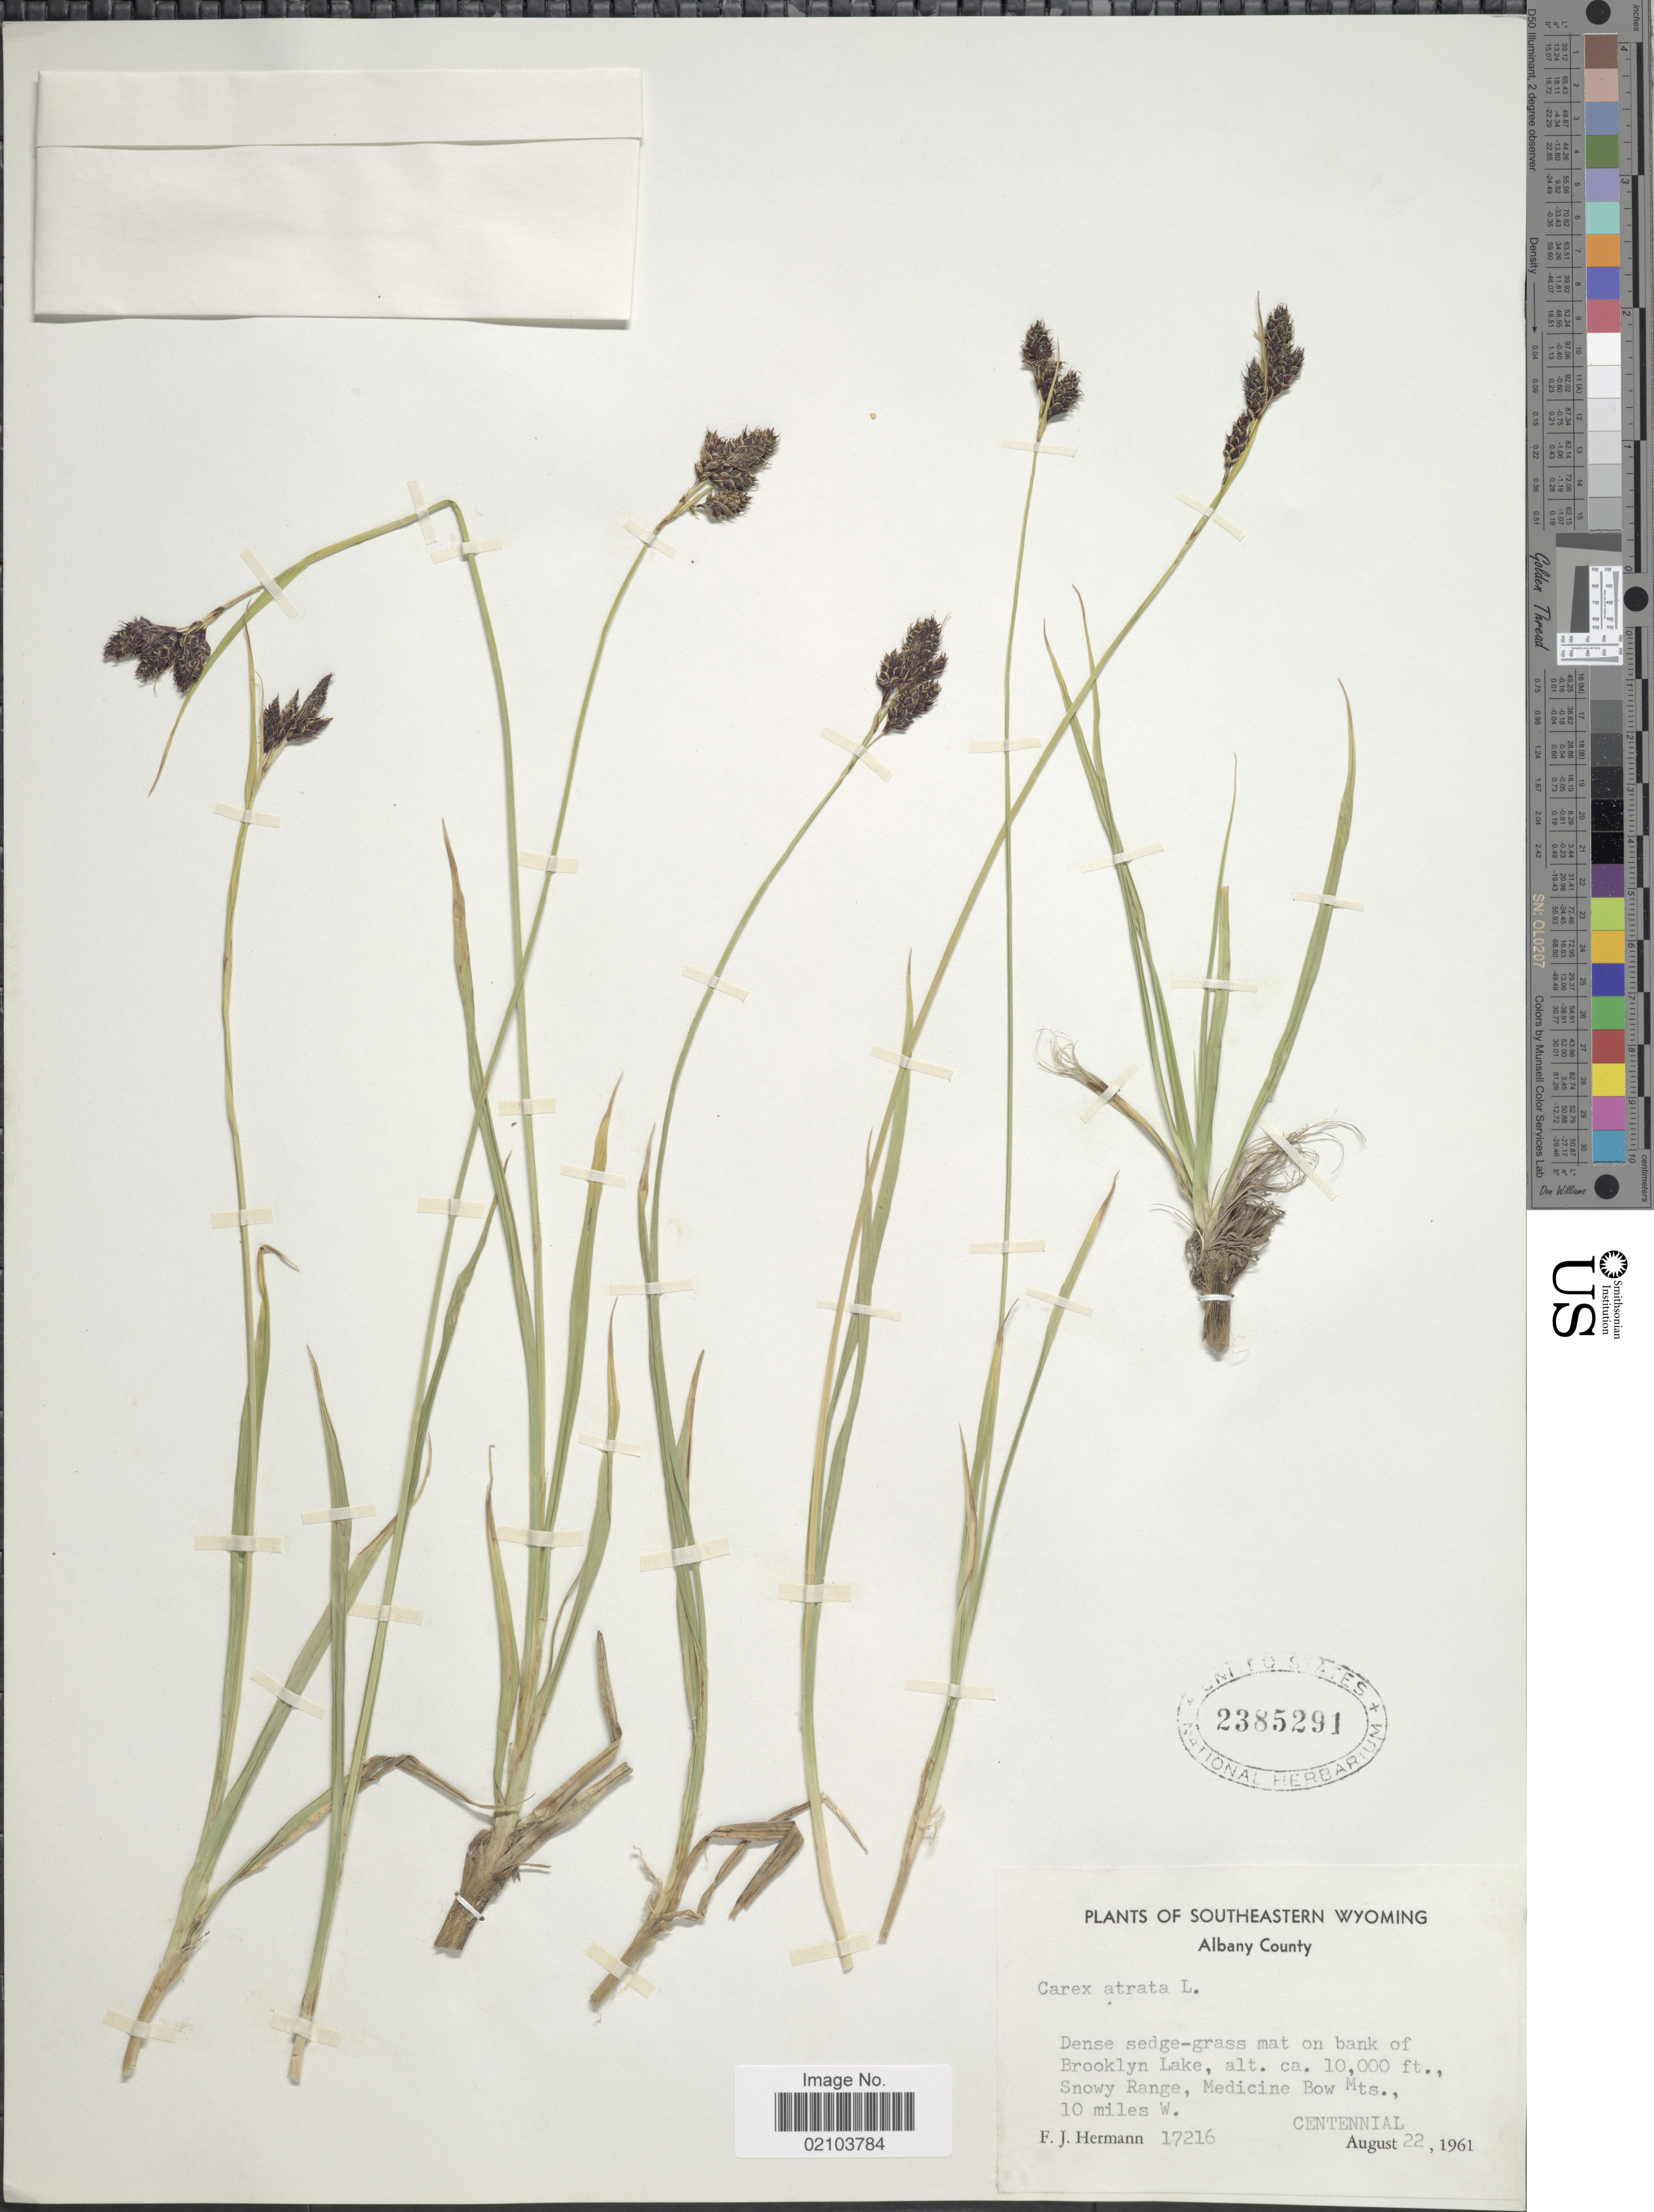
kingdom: Plantae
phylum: Tracheophyta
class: Liliopsida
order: Poales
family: Cyperaceae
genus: Carex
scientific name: Carex atrata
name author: L.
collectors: F. J. Hermann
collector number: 17216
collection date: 1961-08-22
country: United States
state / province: Wyoming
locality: Albany Co. bank of Brooklyn Lake. Snowy Range, Medicine Bow Mts., 10 miles W. Centennial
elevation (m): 3048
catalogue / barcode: US 2385291